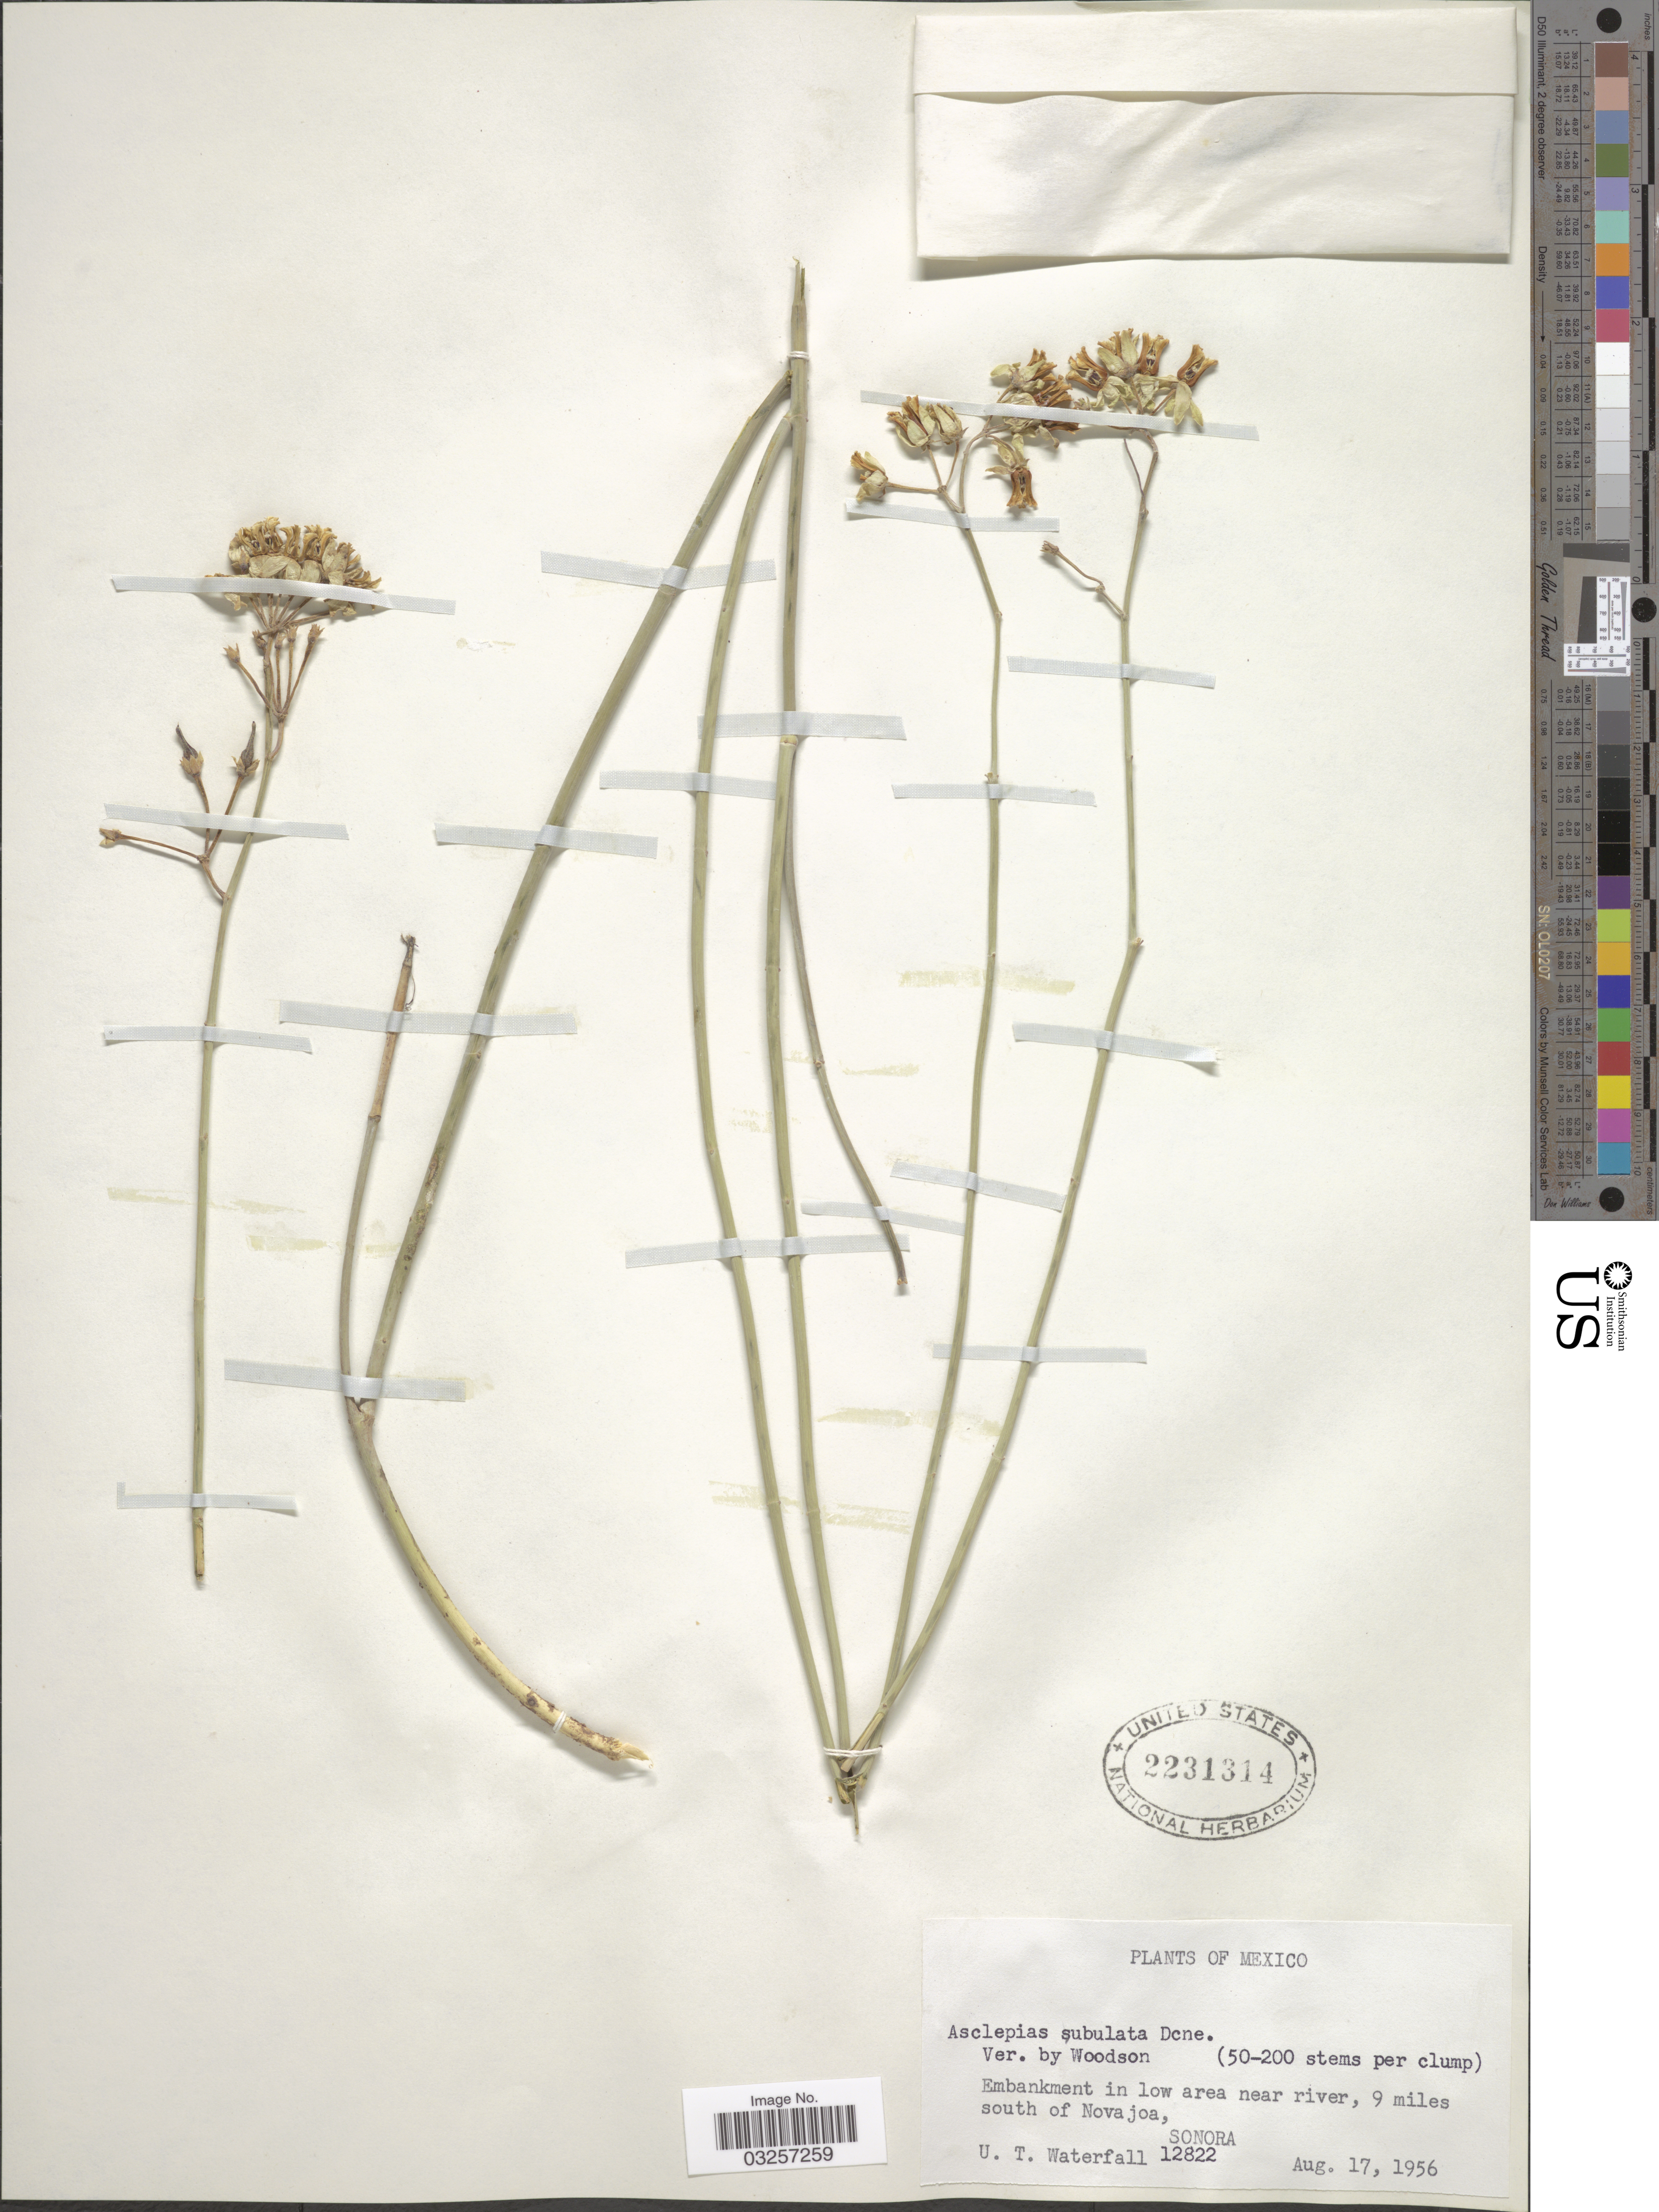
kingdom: Plantae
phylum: Tracheophyta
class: Magnoliopsida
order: Gentianales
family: Apocynaceae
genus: Asclepias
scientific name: Asclepias subulata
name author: Decne.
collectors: U. T. Waterfall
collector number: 12822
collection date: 1956-08-17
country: Mexico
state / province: Sonora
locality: Embankment in low area near river, 9 miles south of Navajoa.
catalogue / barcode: US 2231314